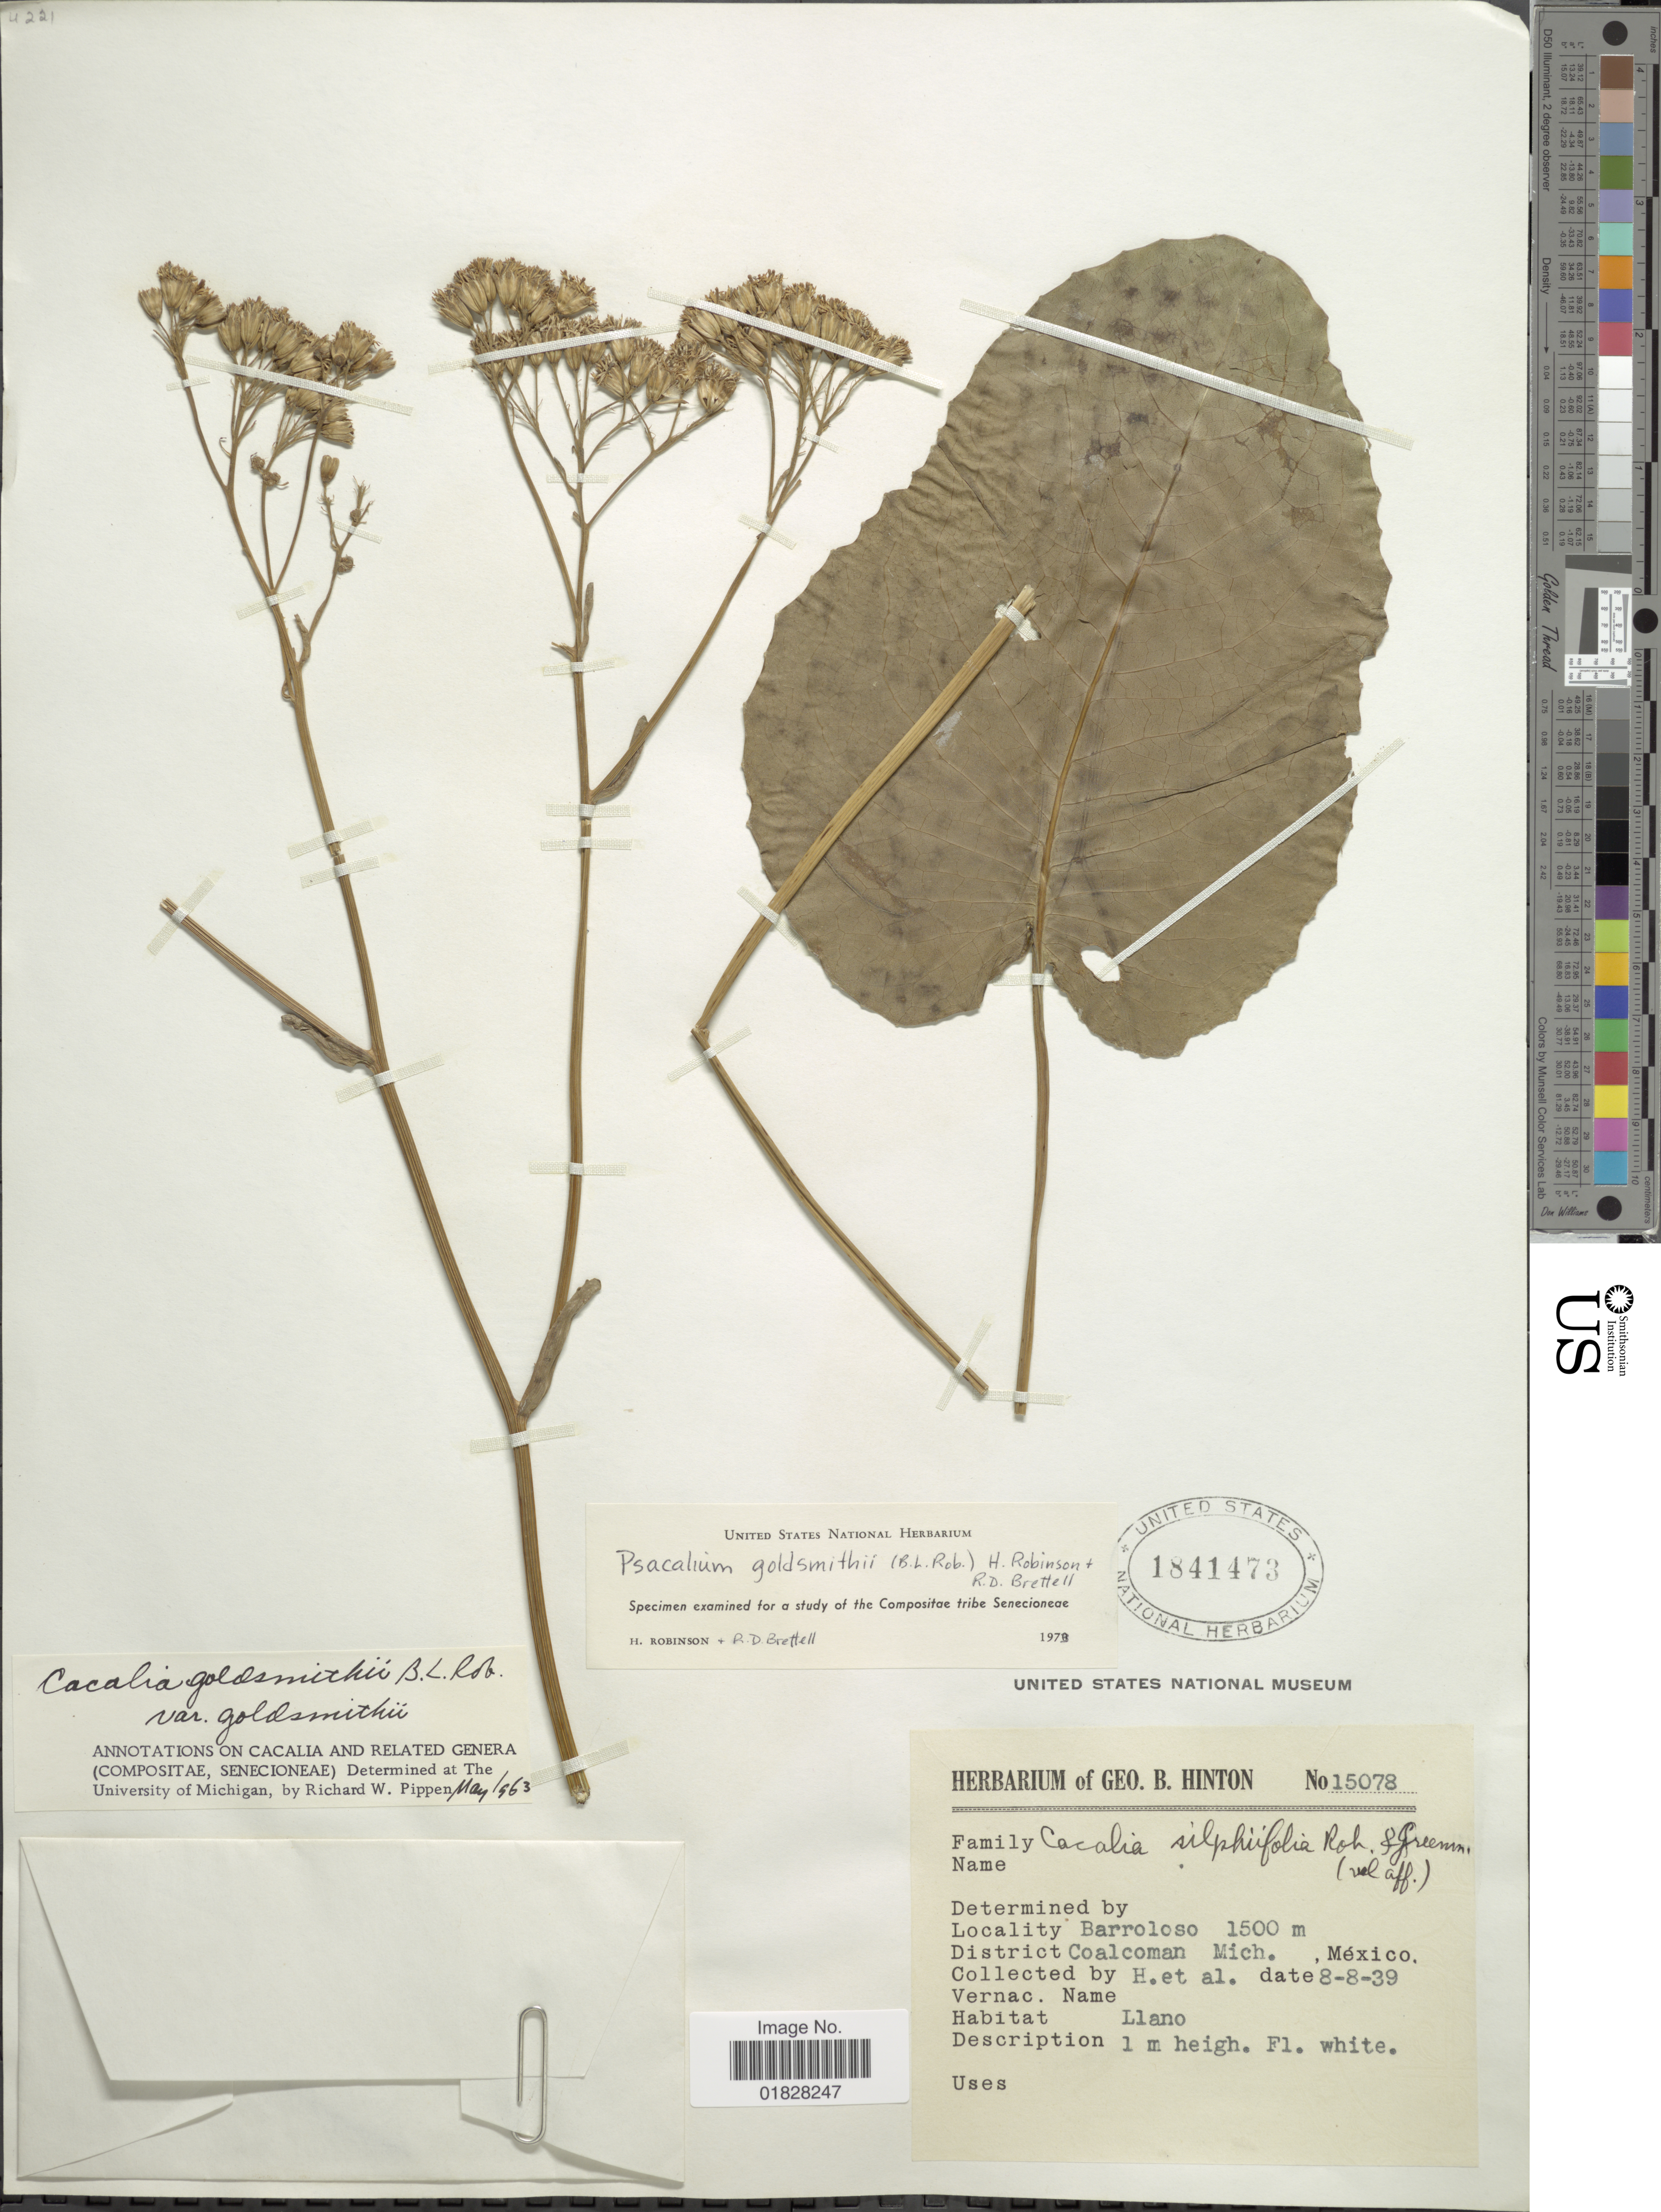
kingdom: Plantae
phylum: Tracheophyta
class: Magnoliopsida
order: Asterales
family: Asteraceae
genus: Psacalium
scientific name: Psacalium goldschmithii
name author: (B.L. Rob.) H. Rob. & Brettell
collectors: G. B. Hinton & et al.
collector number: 15078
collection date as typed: Transcribed d/m/y: 8/8/39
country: Mexico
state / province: Michoacán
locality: Barroloso. District Coalcoman, Mich., México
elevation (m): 1500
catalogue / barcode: US 1841473